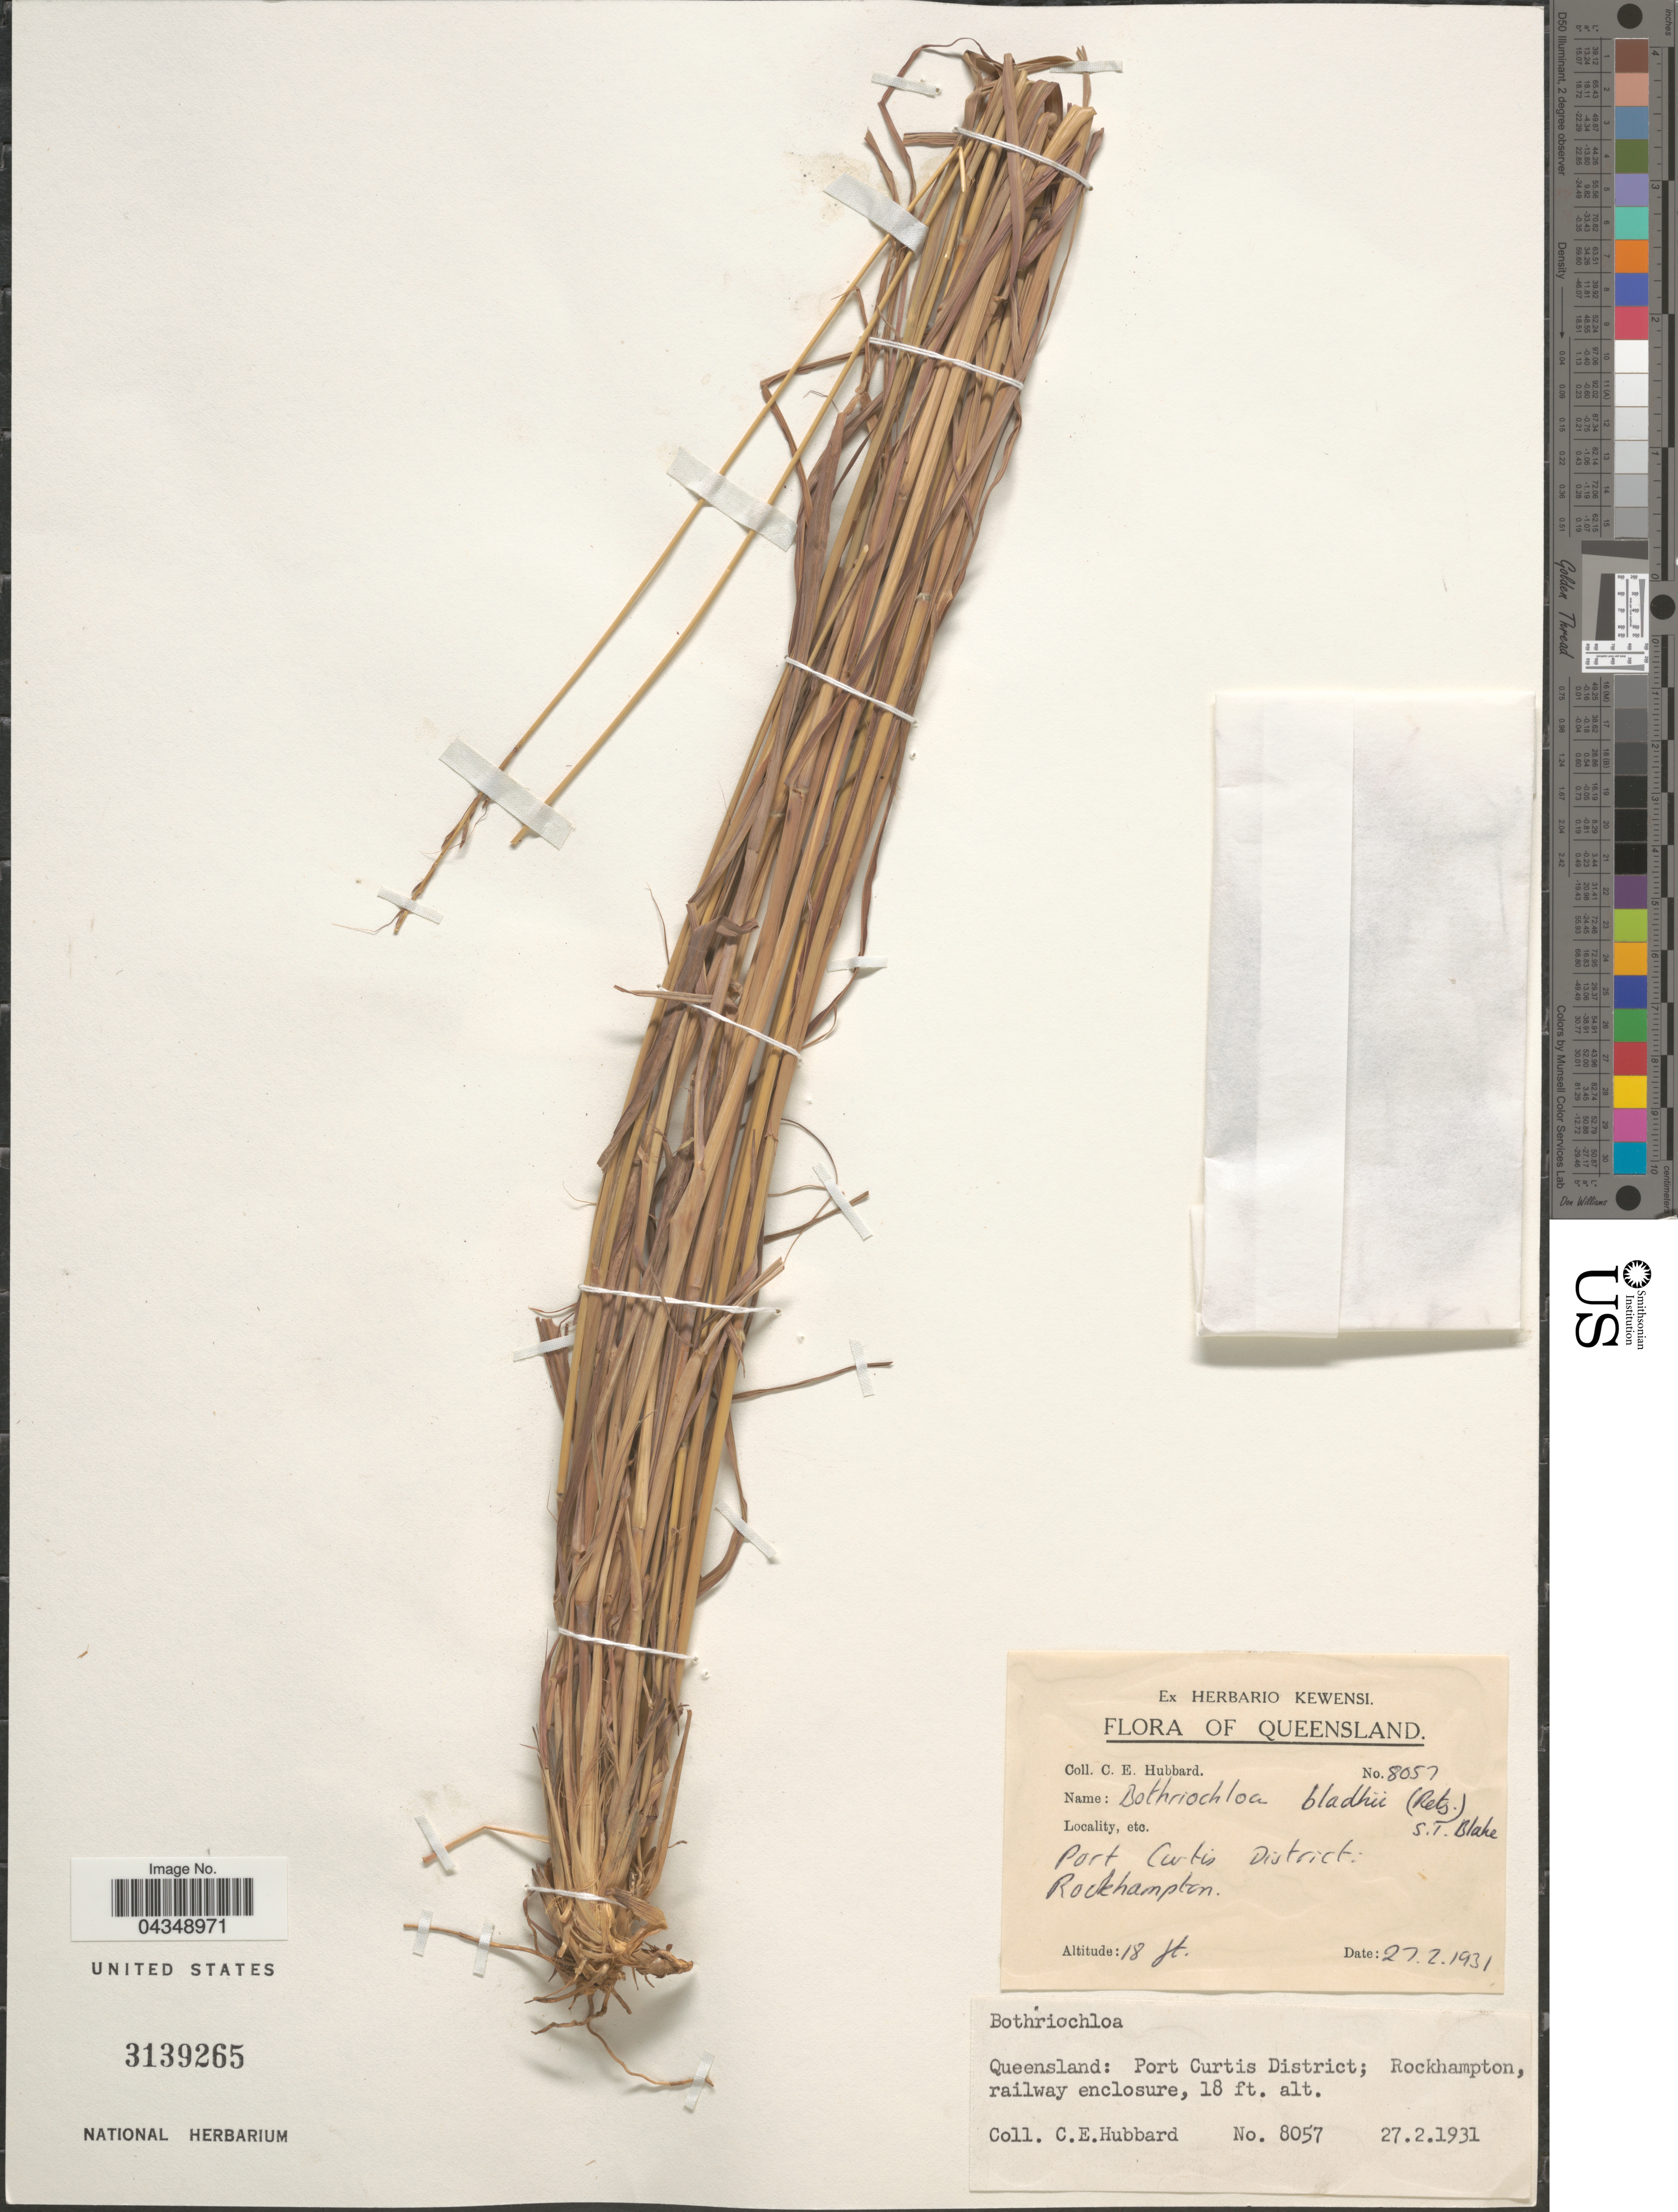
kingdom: Plantae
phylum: Tracheophyta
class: Liliopsida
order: Poales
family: Poaceae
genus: Bothriochloa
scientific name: Bothriochloa bladhii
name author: (Retz.) S.T. Blake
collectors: C. E. Hubbard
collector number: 8057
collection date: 1931-02-27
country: Australia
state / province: Queensland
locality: Port Curtis District; Rockhampton, railway station.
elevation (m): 5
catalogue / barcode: US 3139265